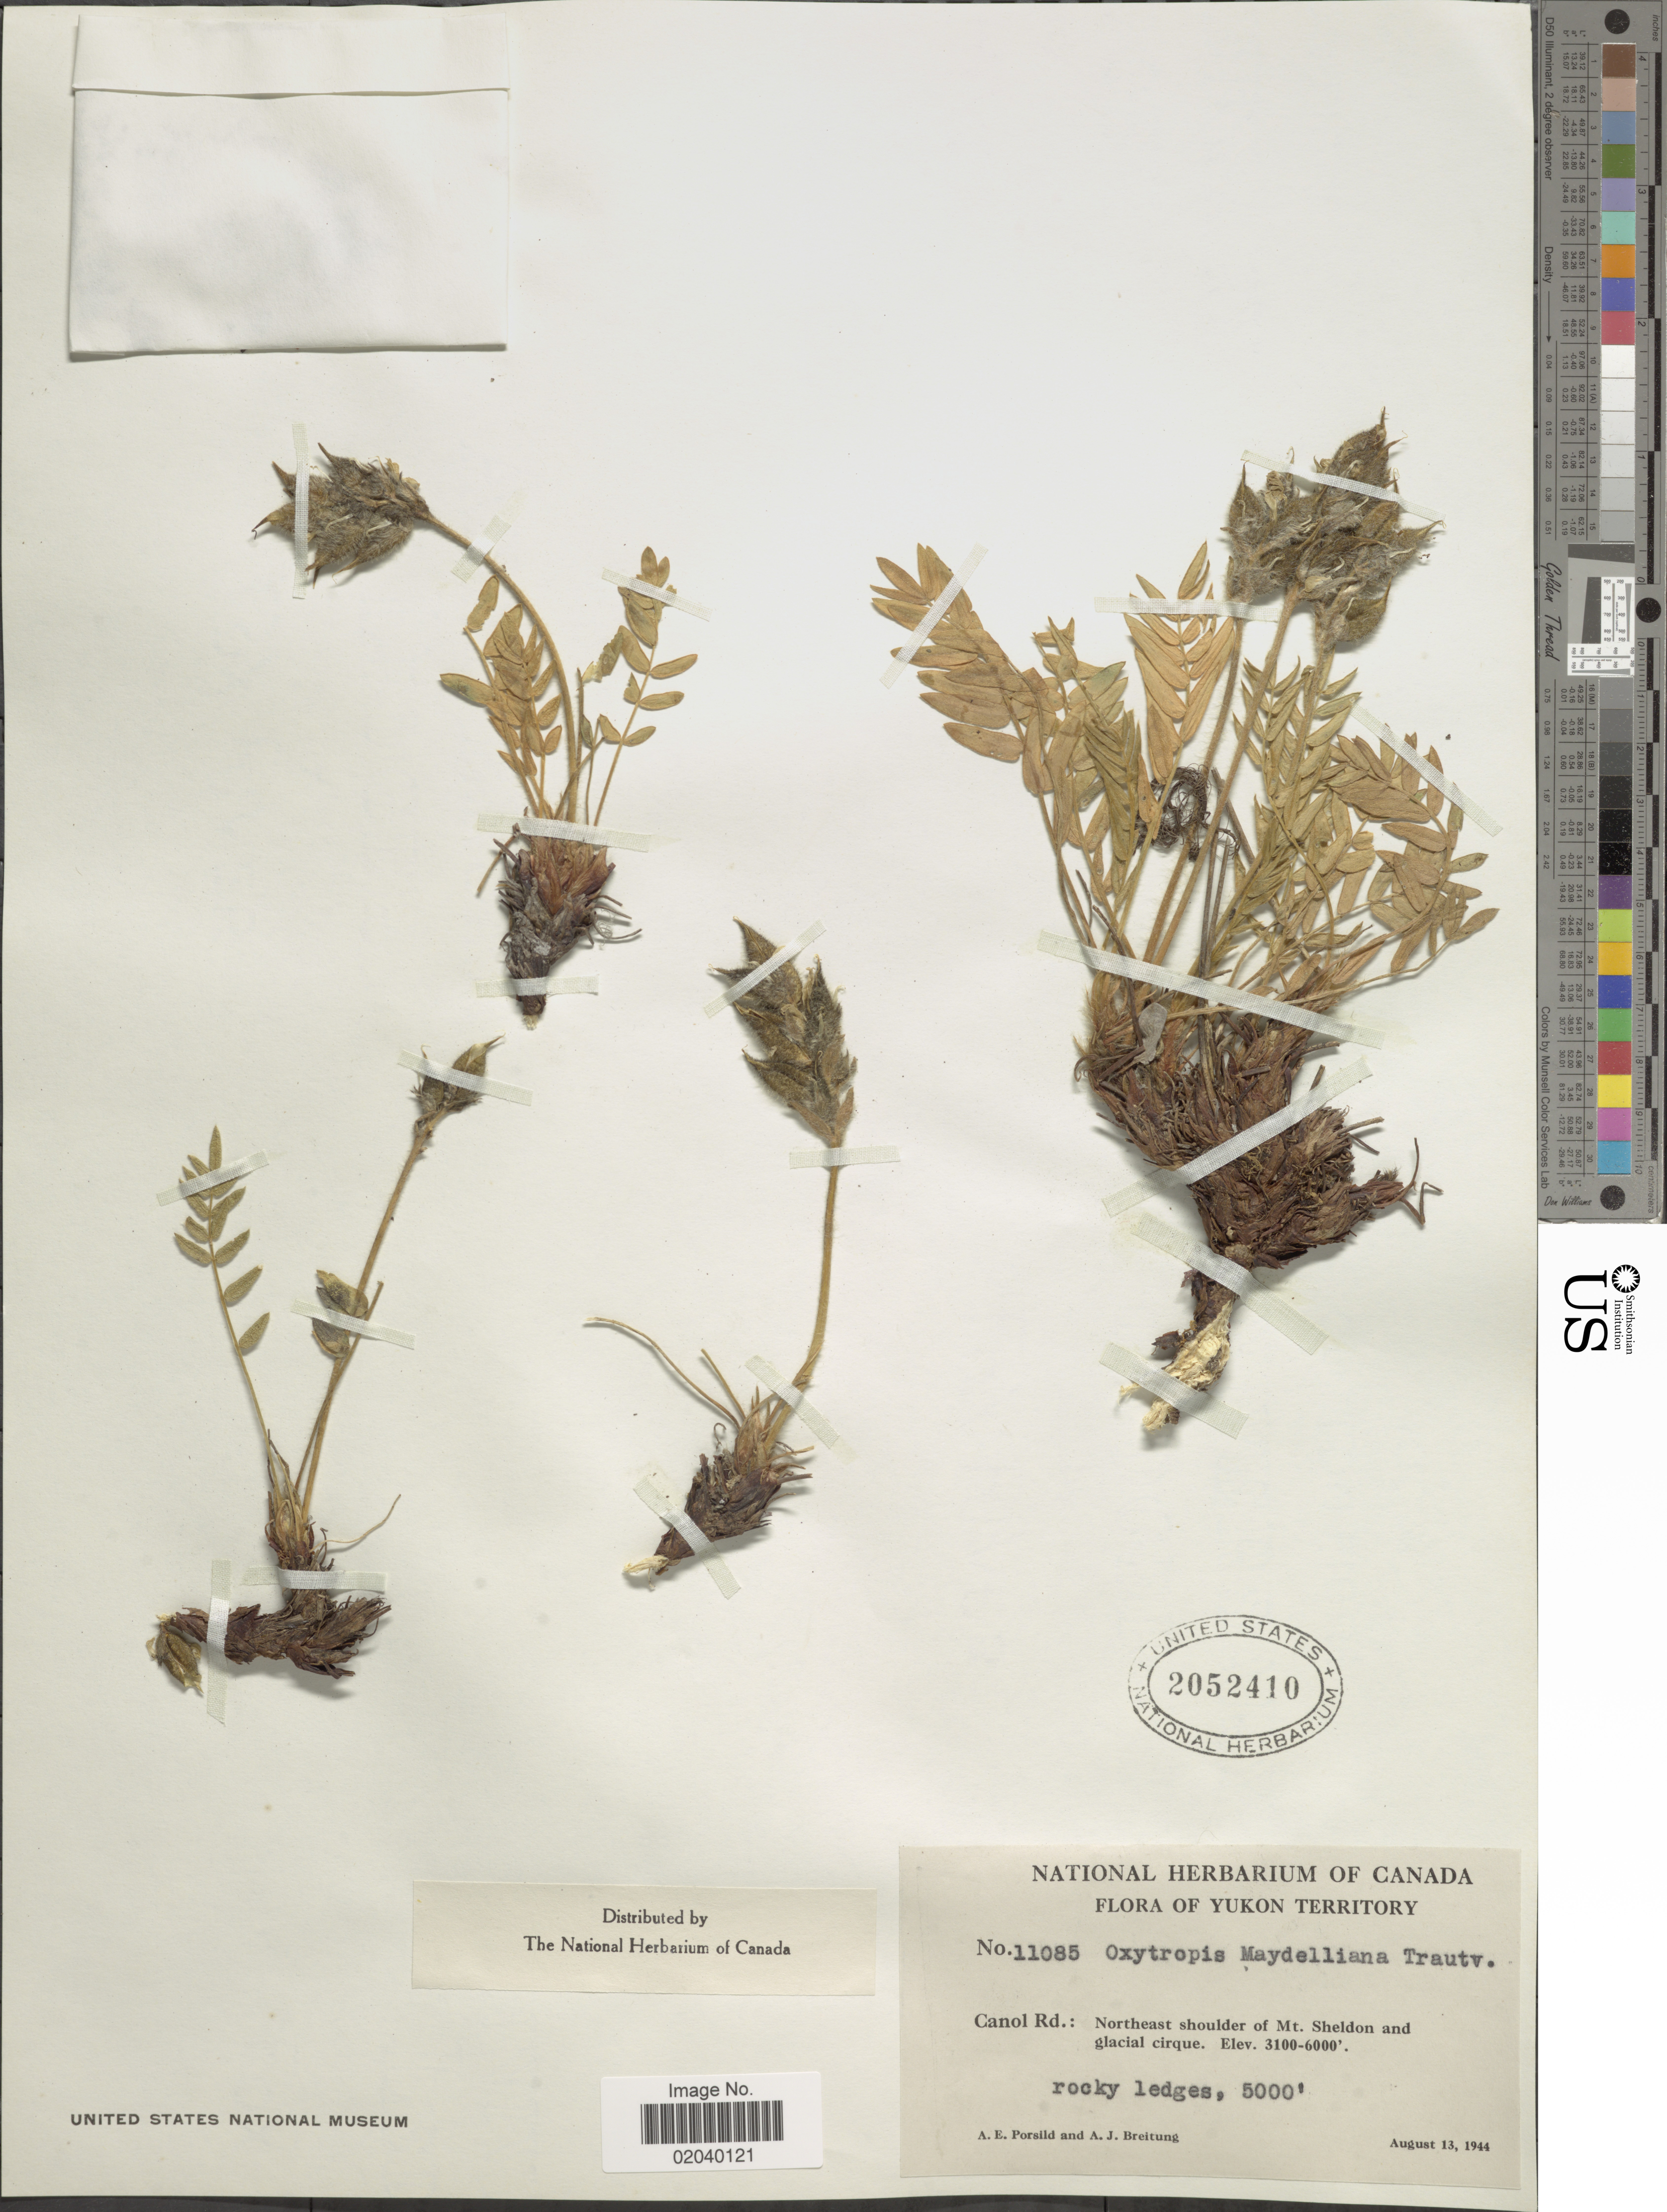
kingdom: Plantae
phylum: Tracheophyta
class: Magnoliopsida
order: Fabales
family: Fabaceae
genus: Oxytropis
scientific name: Oxytropis maydelliana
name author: Trautv.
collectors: A. E. Porsild & A. Breitung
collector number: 11085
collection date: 1944-08-13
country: Canada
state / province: Yukon Territory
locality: Canol Rd: Northeast shoulder of Mt Sheldon and glacial cirque. rocky ledges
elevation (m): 1524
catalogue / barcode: US 2052410